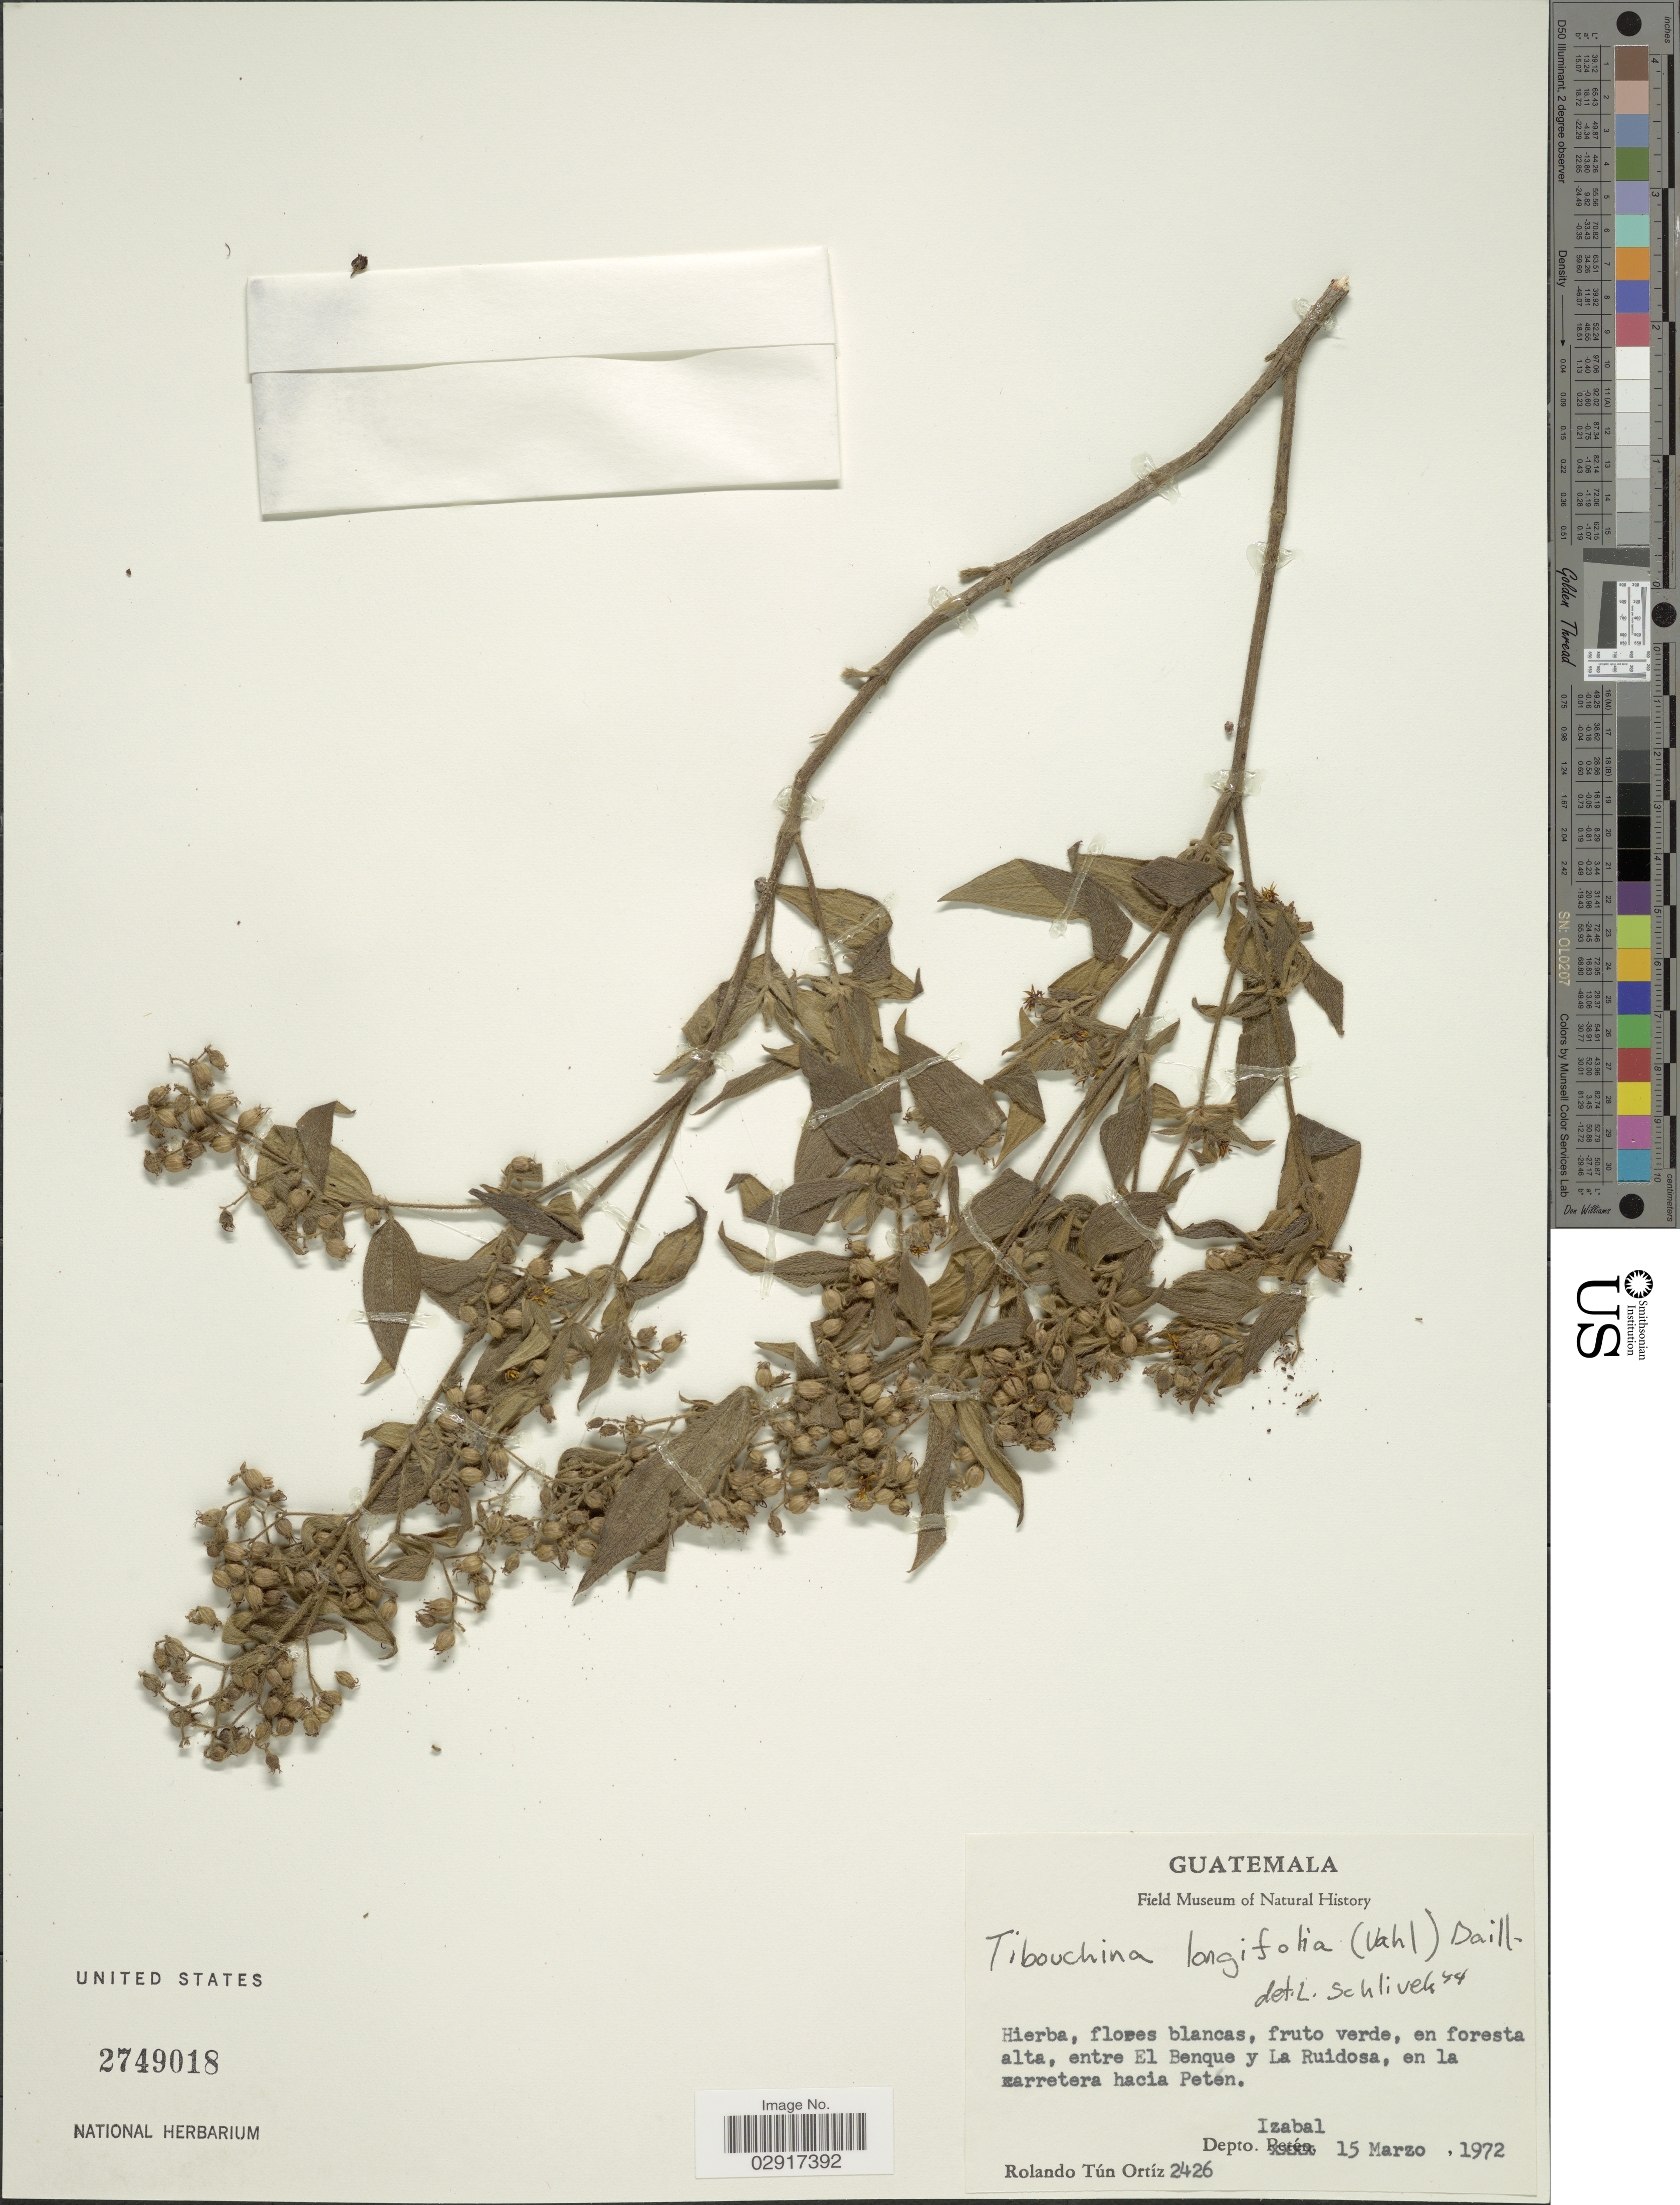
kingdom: Plantae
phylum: Tracheophyta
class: Magnoliopsida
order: Myrtales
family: Melastomataceae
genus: Chaetogastra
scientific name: Chaetogastra longifolia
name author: (Vahl) DC.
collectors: R. T. Ortíz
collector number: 2426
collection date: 1972-03-15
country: Guatemala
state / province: Izabal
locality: En foresta alta, entre El Benque y La Ruidosa, en la carretera hacia Petén. Depto. Izabal.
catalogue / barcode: US 2749018